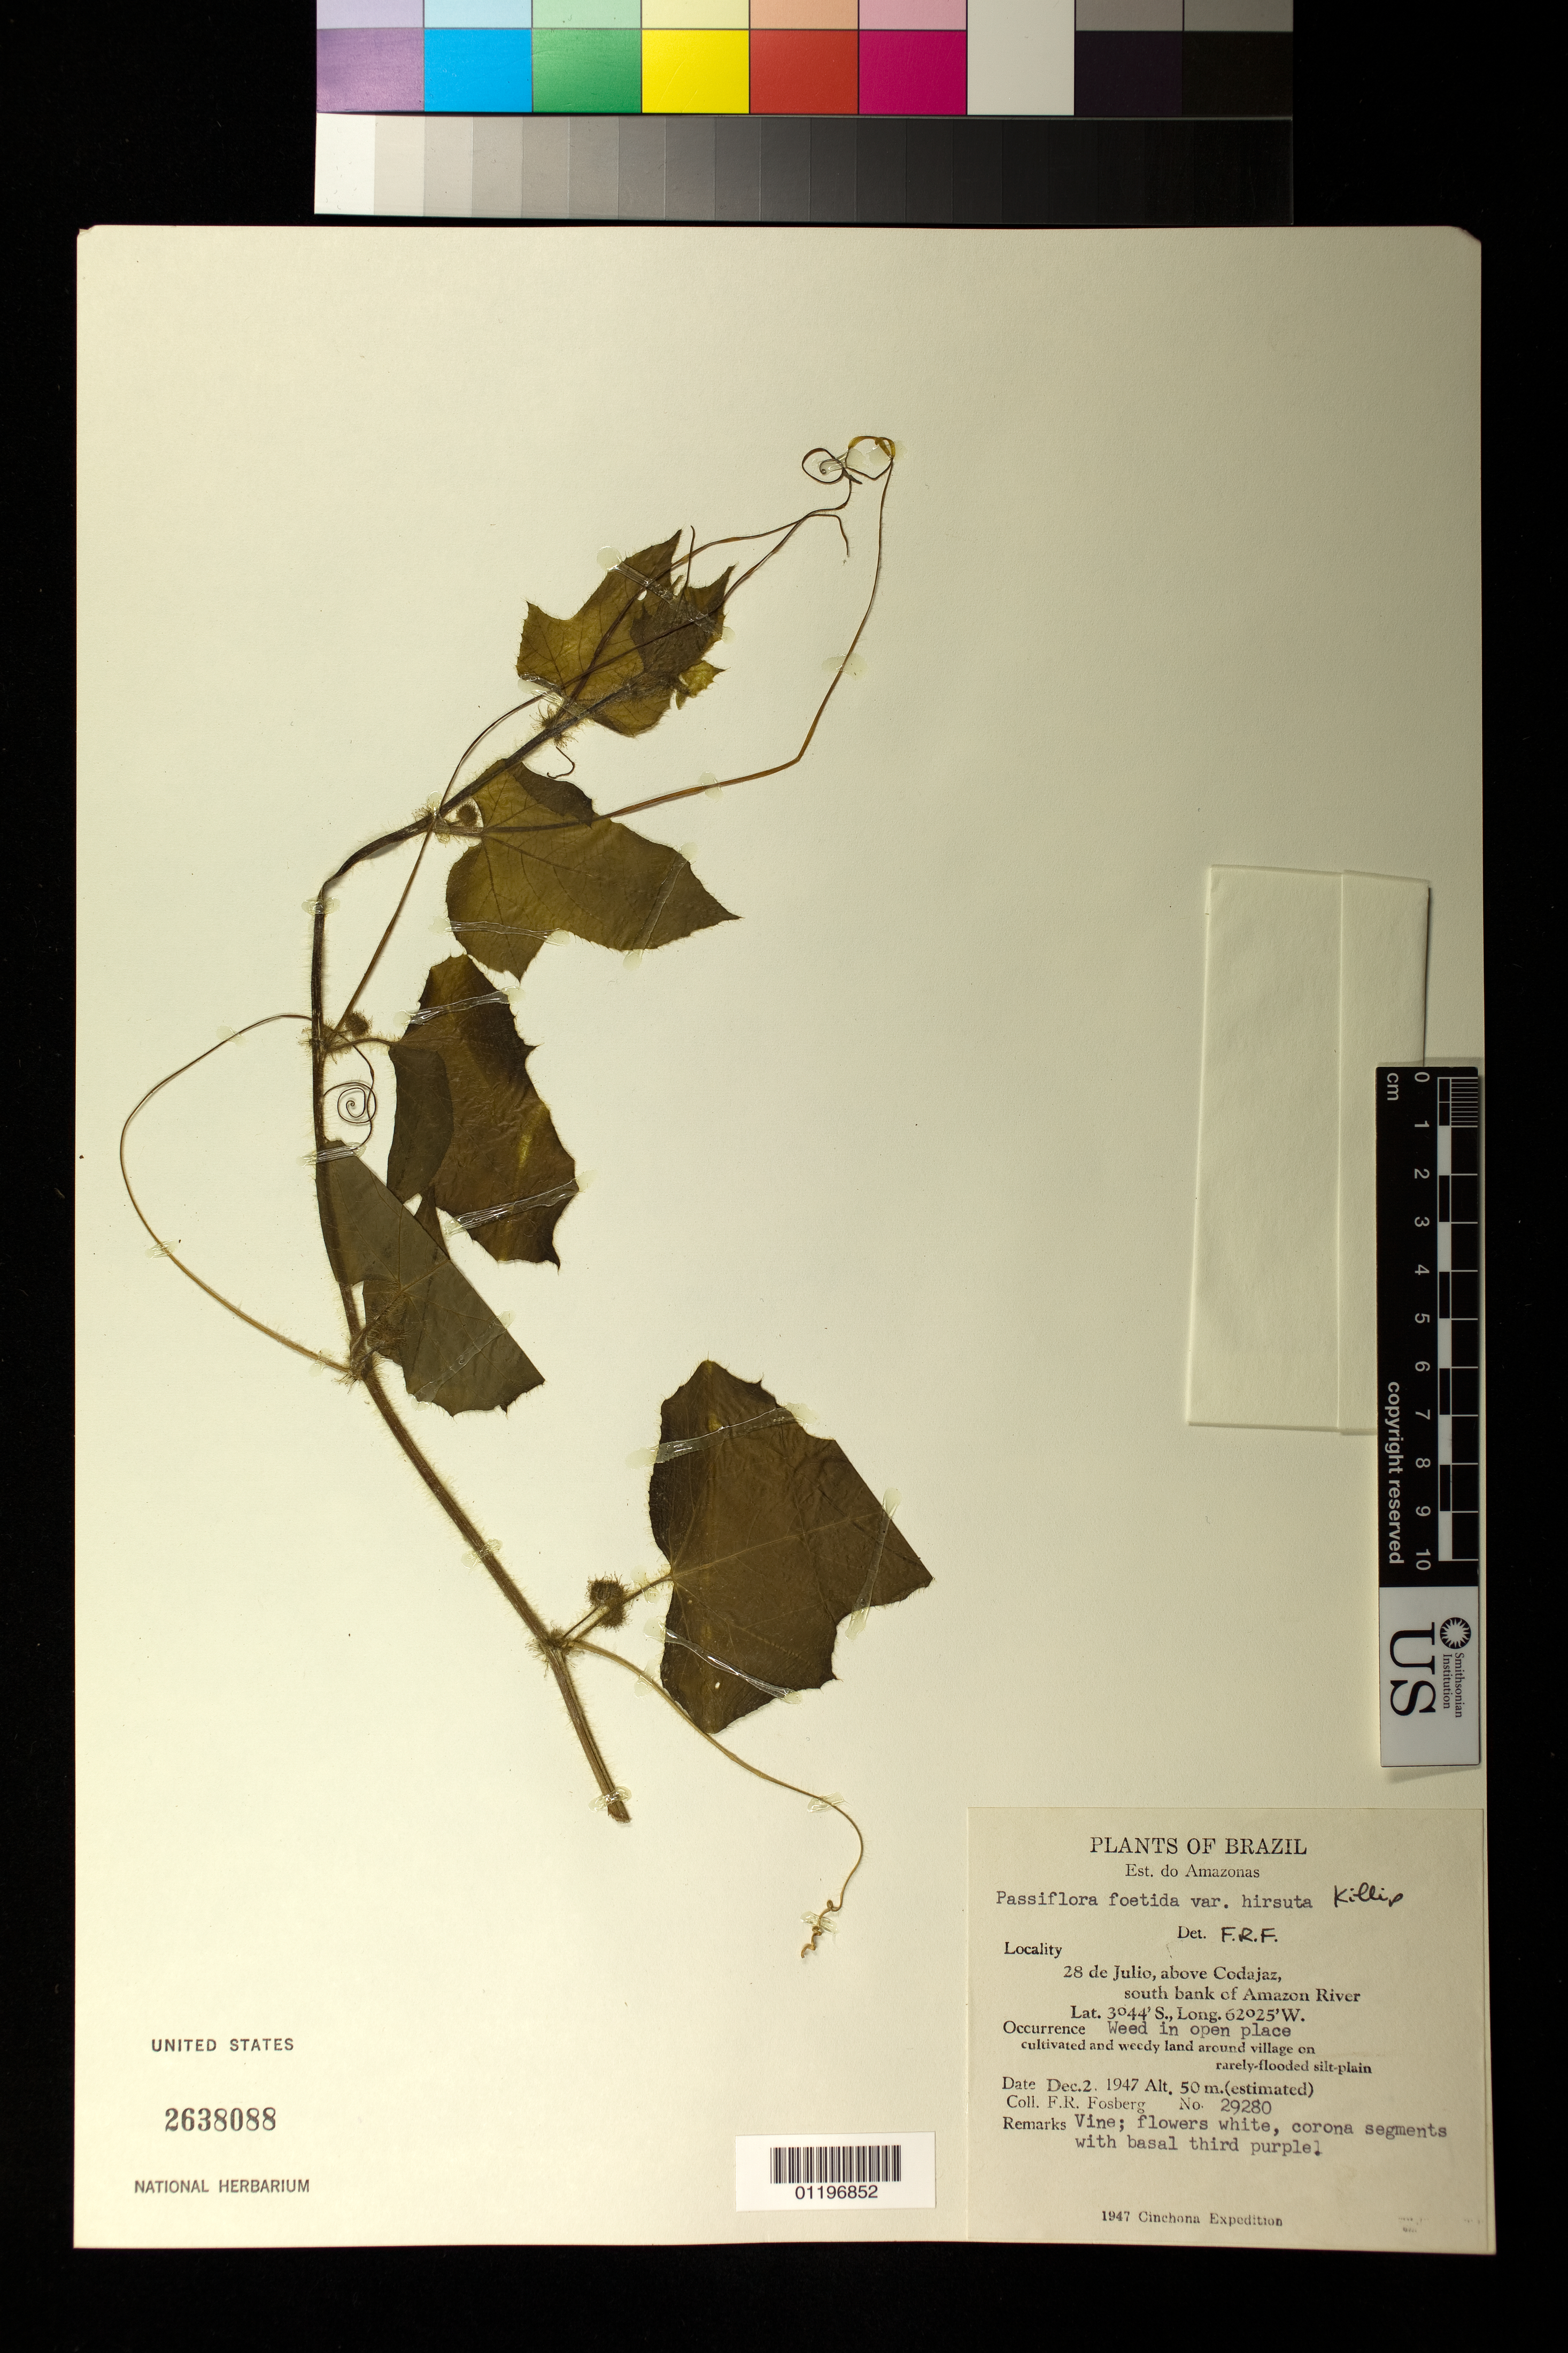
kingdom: Plantae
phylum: Tracheophyta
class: Magnoliopsida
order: Malpighiales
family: Passifloraceae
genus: Passiflora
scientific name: Passiflora foetida var. hirsuta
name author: (L.) Mast.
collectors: F. R. Fosberg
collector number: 29280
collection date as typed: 12 Feb 1947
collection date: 1947-02-12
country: Brazil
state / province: Amazonas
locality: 28 de Julio, above Codajaz, south bank of Amazon River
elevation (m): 50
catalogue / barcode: US 2638088